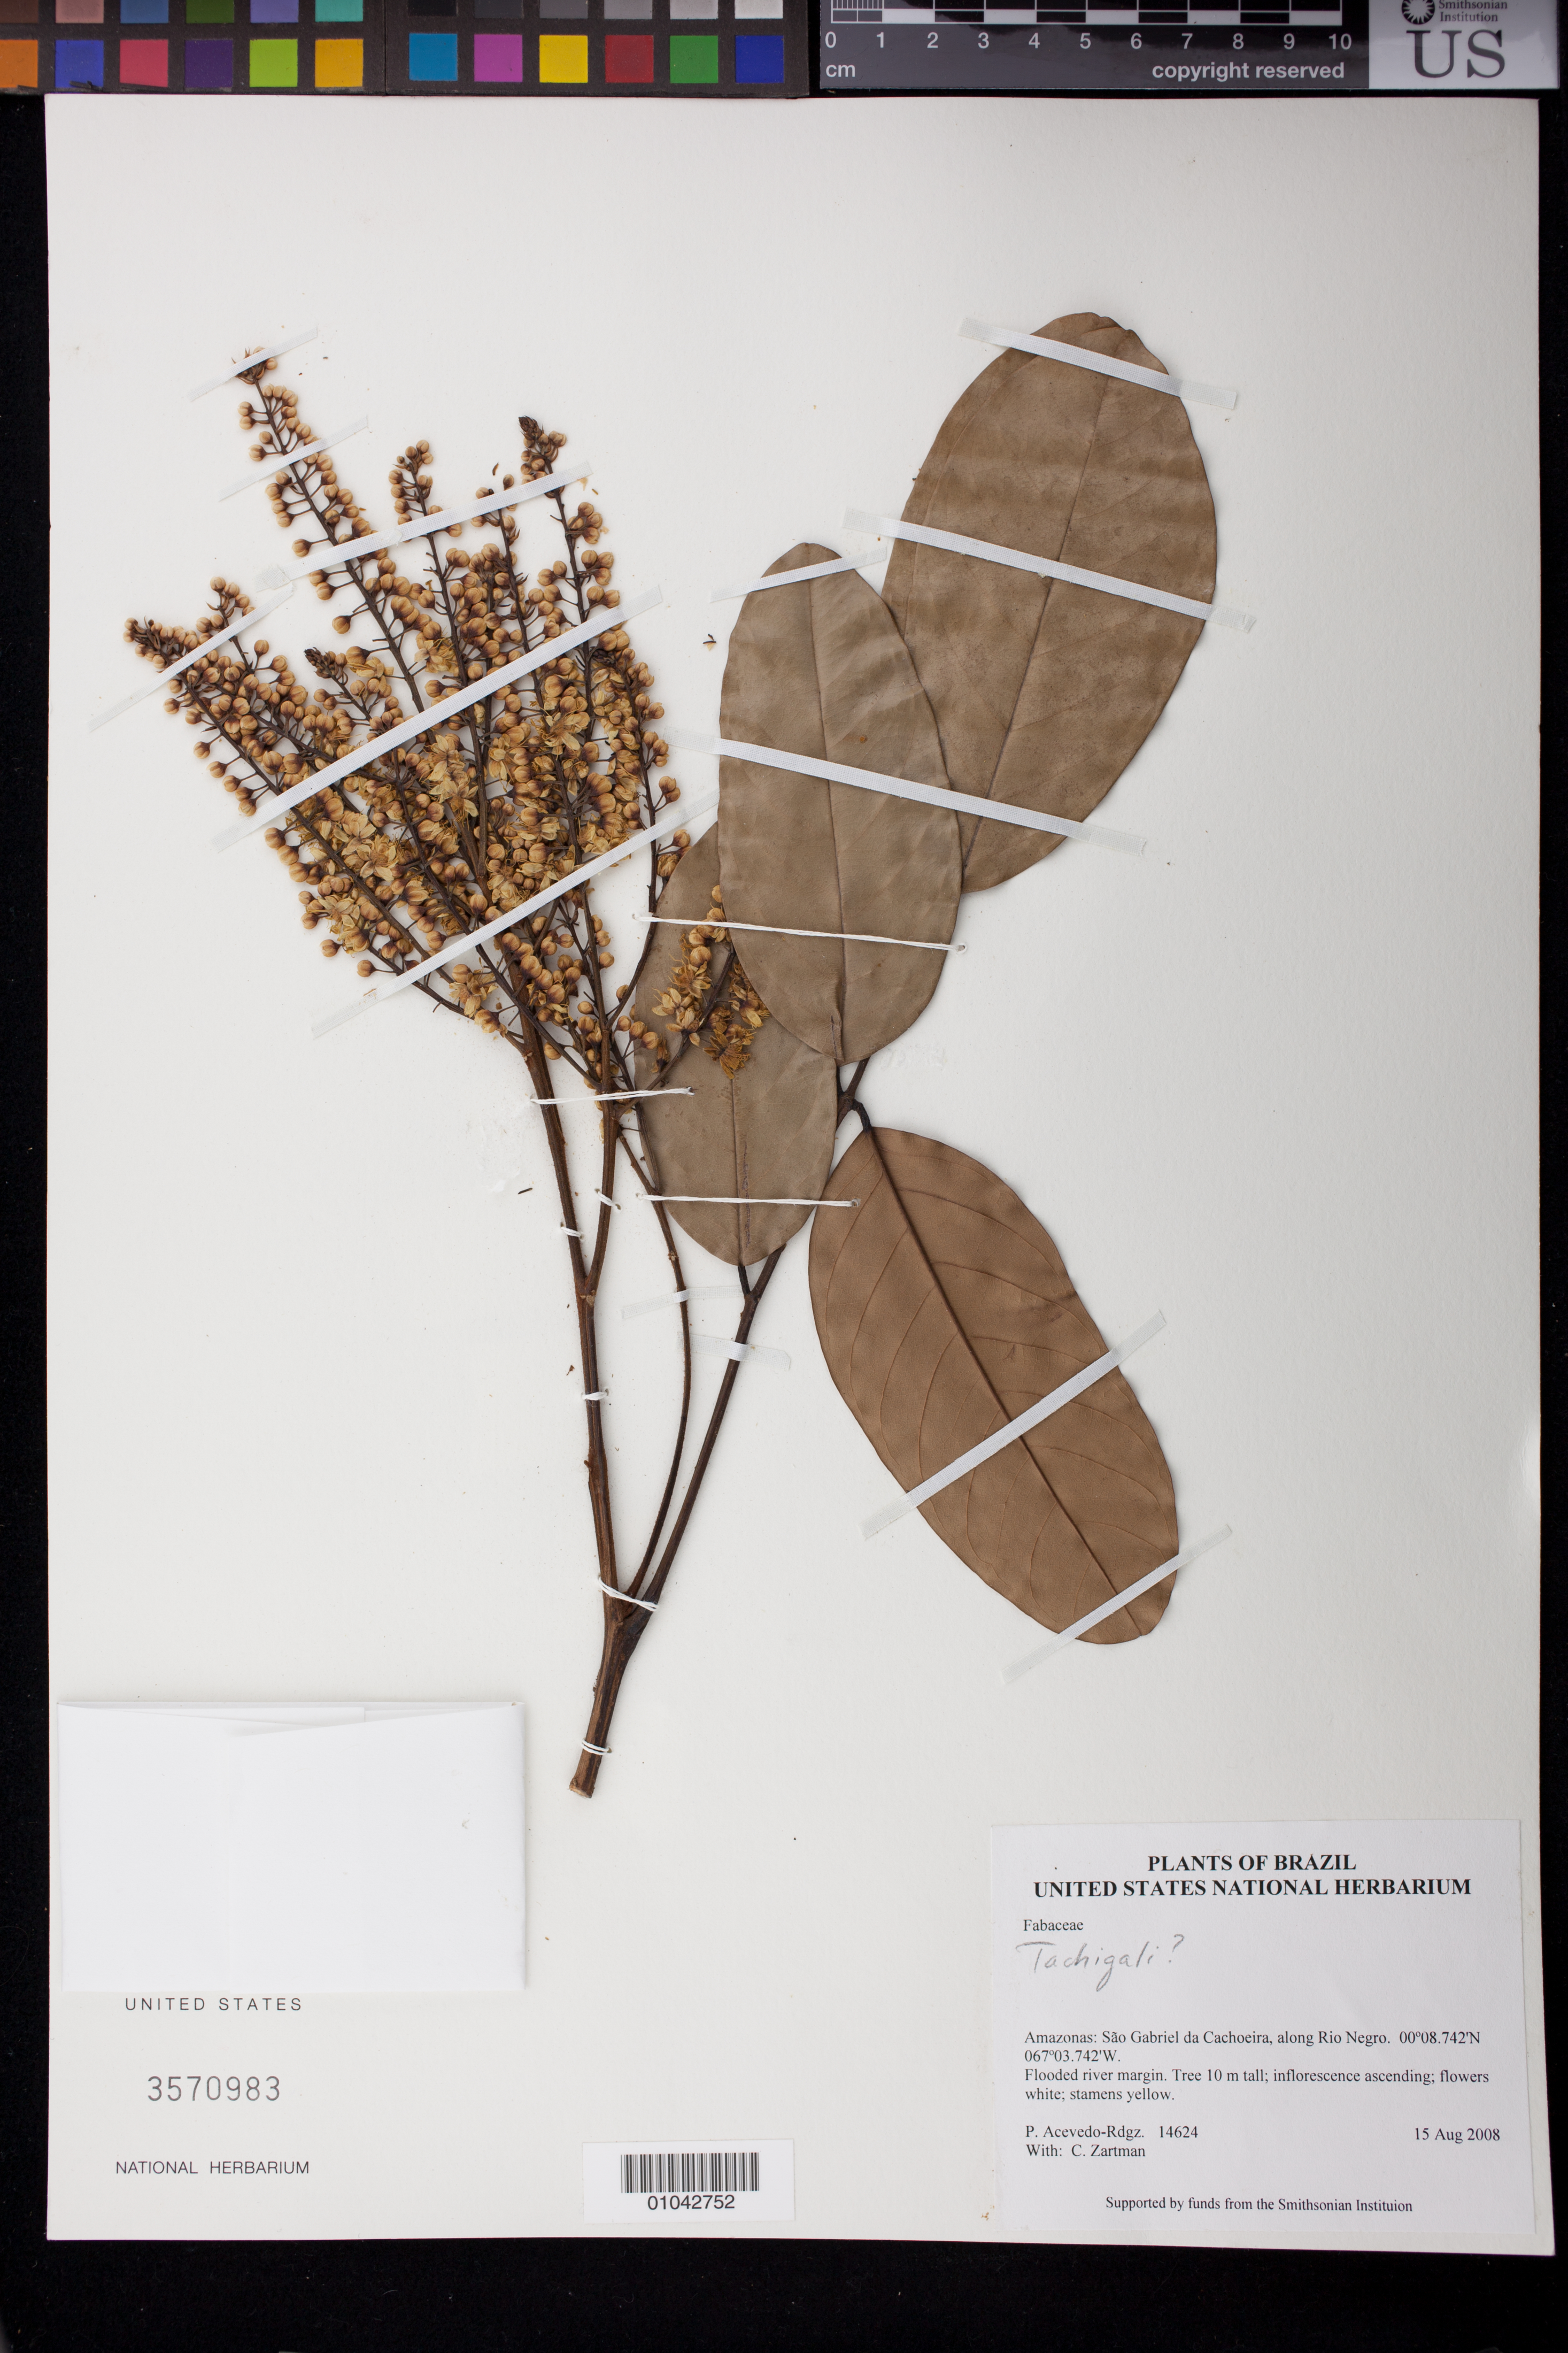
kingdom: Plantae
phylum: Tracheophyta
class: Magnoliopsida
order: Fabales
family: Fabaceae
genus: Tachigali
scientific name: Tachigali macropetala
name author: (Ducke) L.F. Gomes da Silva & H.C. Lima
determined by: Lima, H. C. de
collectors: P. Acevedo-Rodr. & C. Zartman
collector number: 14624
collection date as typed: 15 Aug 2008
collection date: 2008-08-15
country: Brazil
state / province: Amazonas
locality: Amazonas: São Gabriel da Cachoeira, along Rio Negro.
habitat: Flooded river margin.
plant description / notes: NY, MO, US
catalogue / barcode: US 3570983